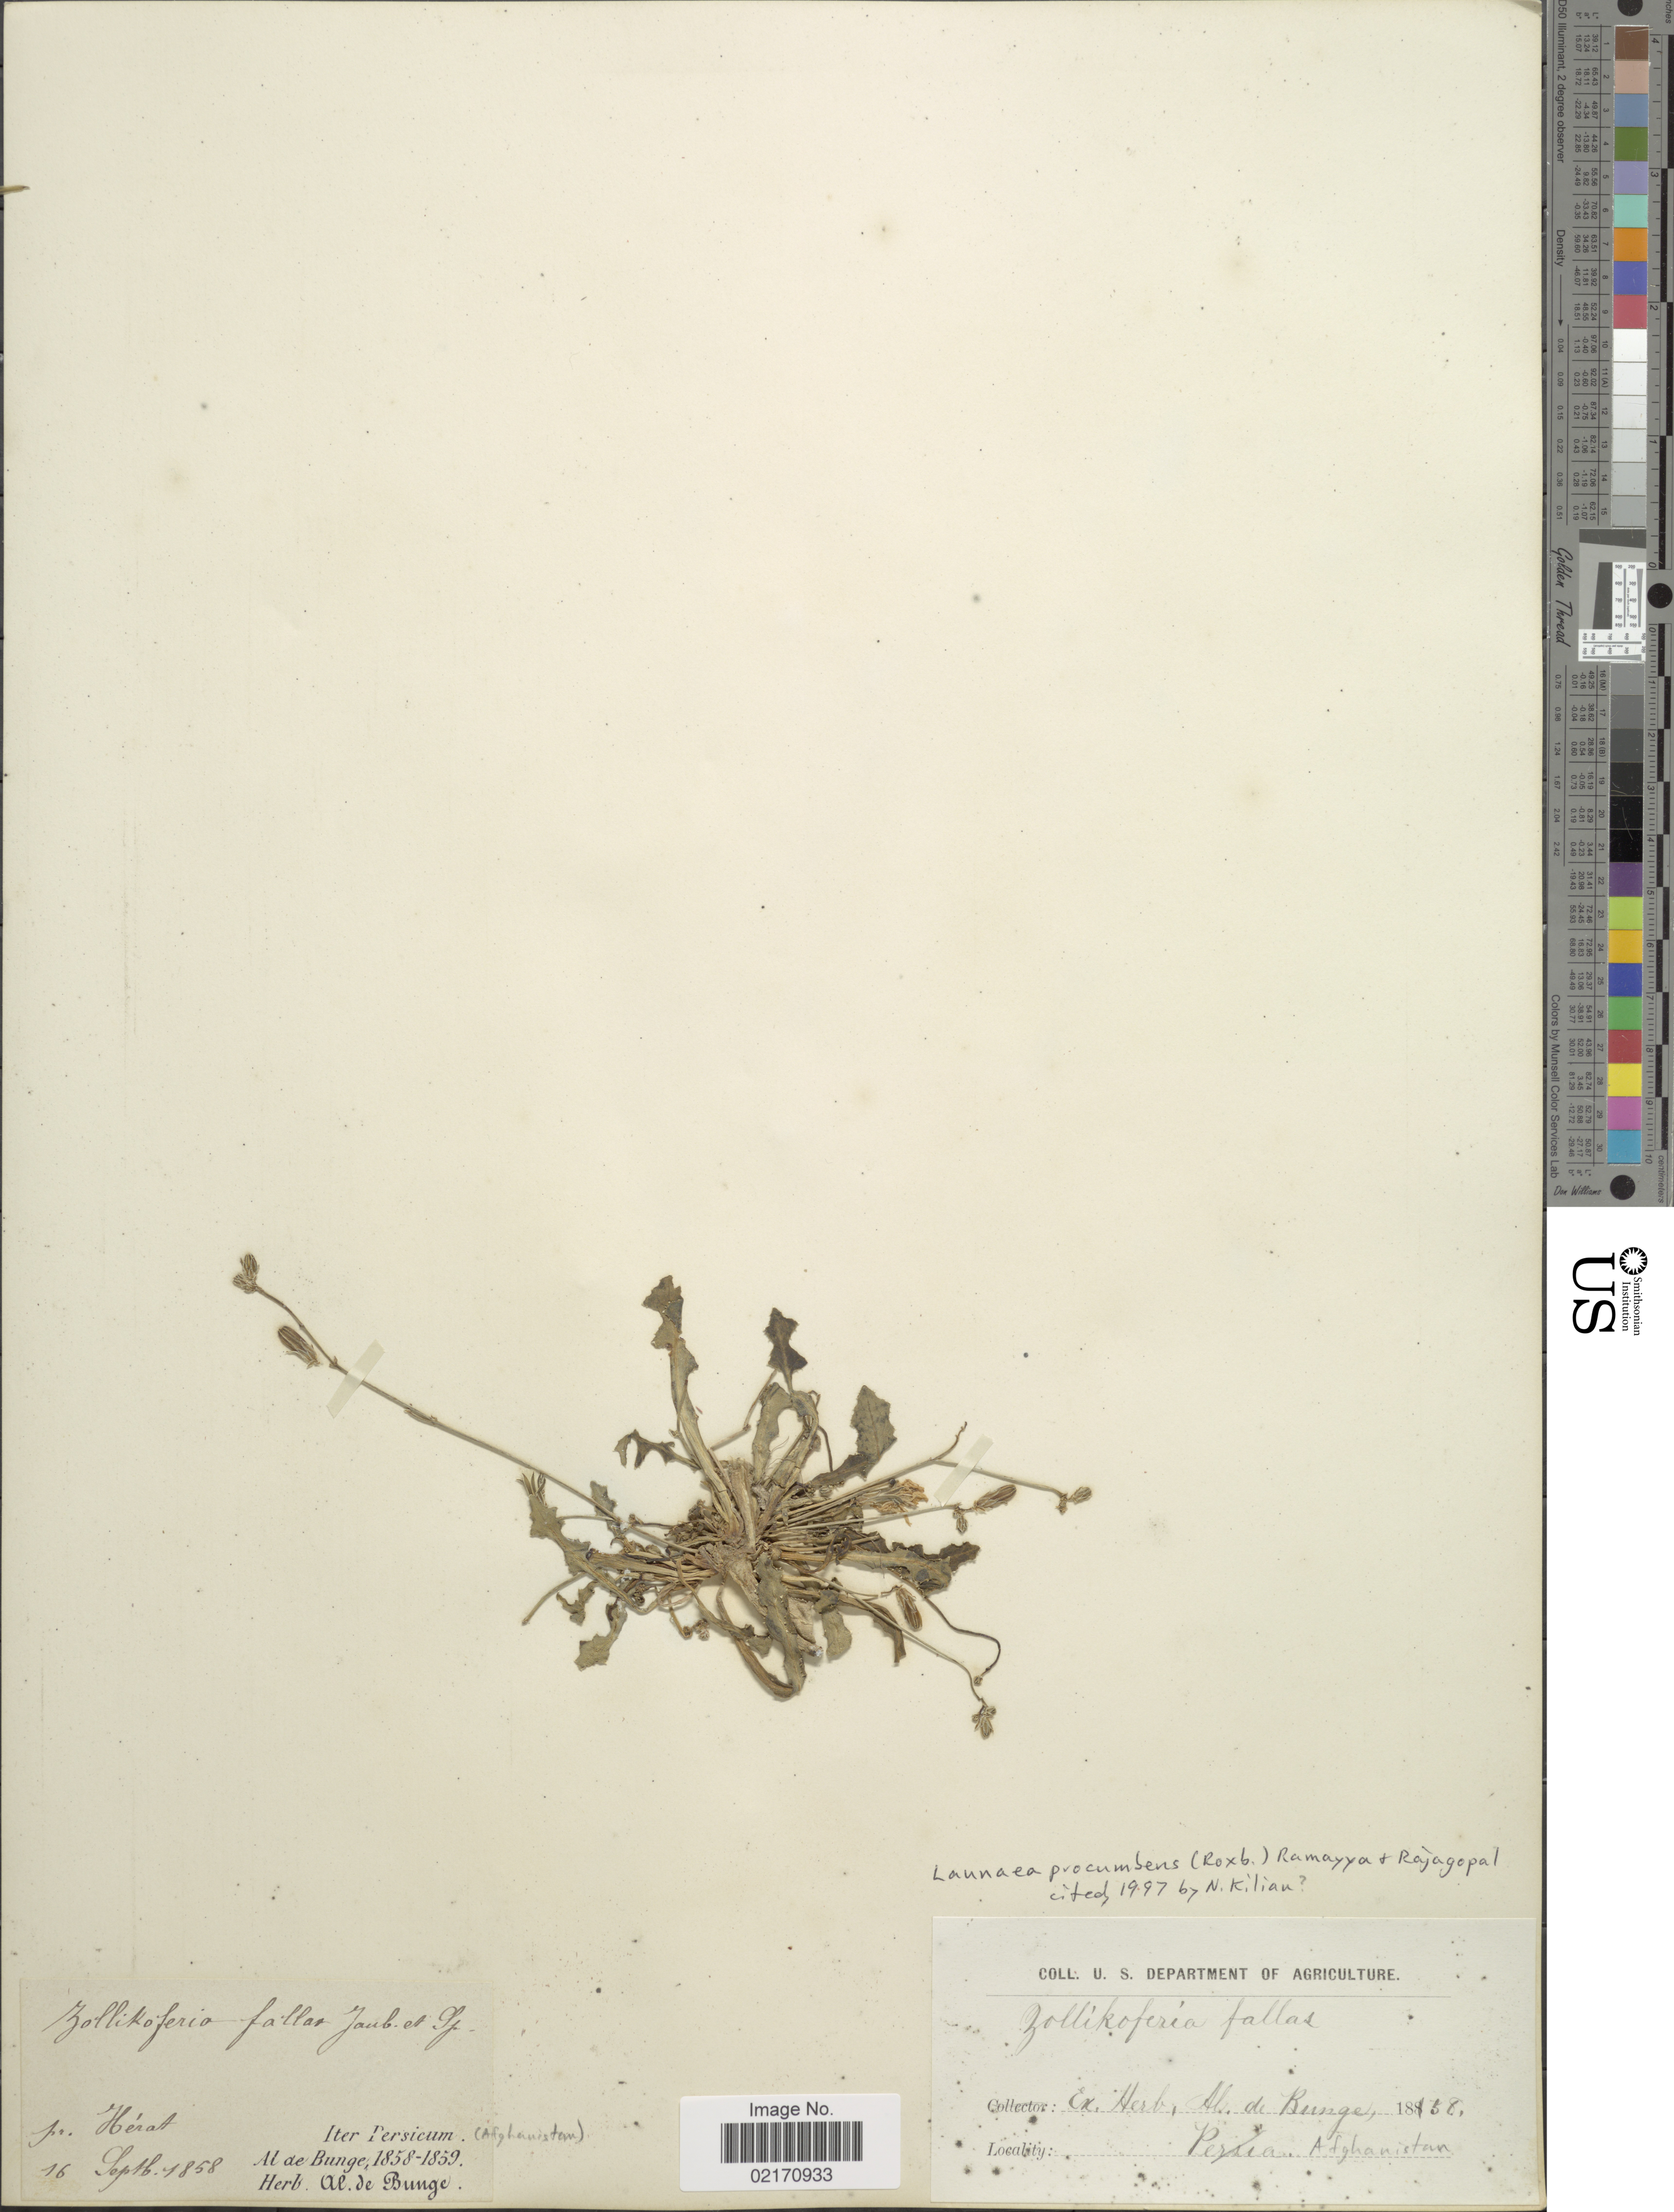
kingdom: Plantae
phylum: Tracheophyta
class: Magnoliopsida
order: Asterales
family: Asteraceae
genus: Launaea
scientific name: Launaea procumbens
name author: (Roxb.) Ramayya & Rajagopal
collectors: A. de Bunge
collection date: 1858-09-16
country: Afghanistan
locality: Pr. Herat [interpreted]